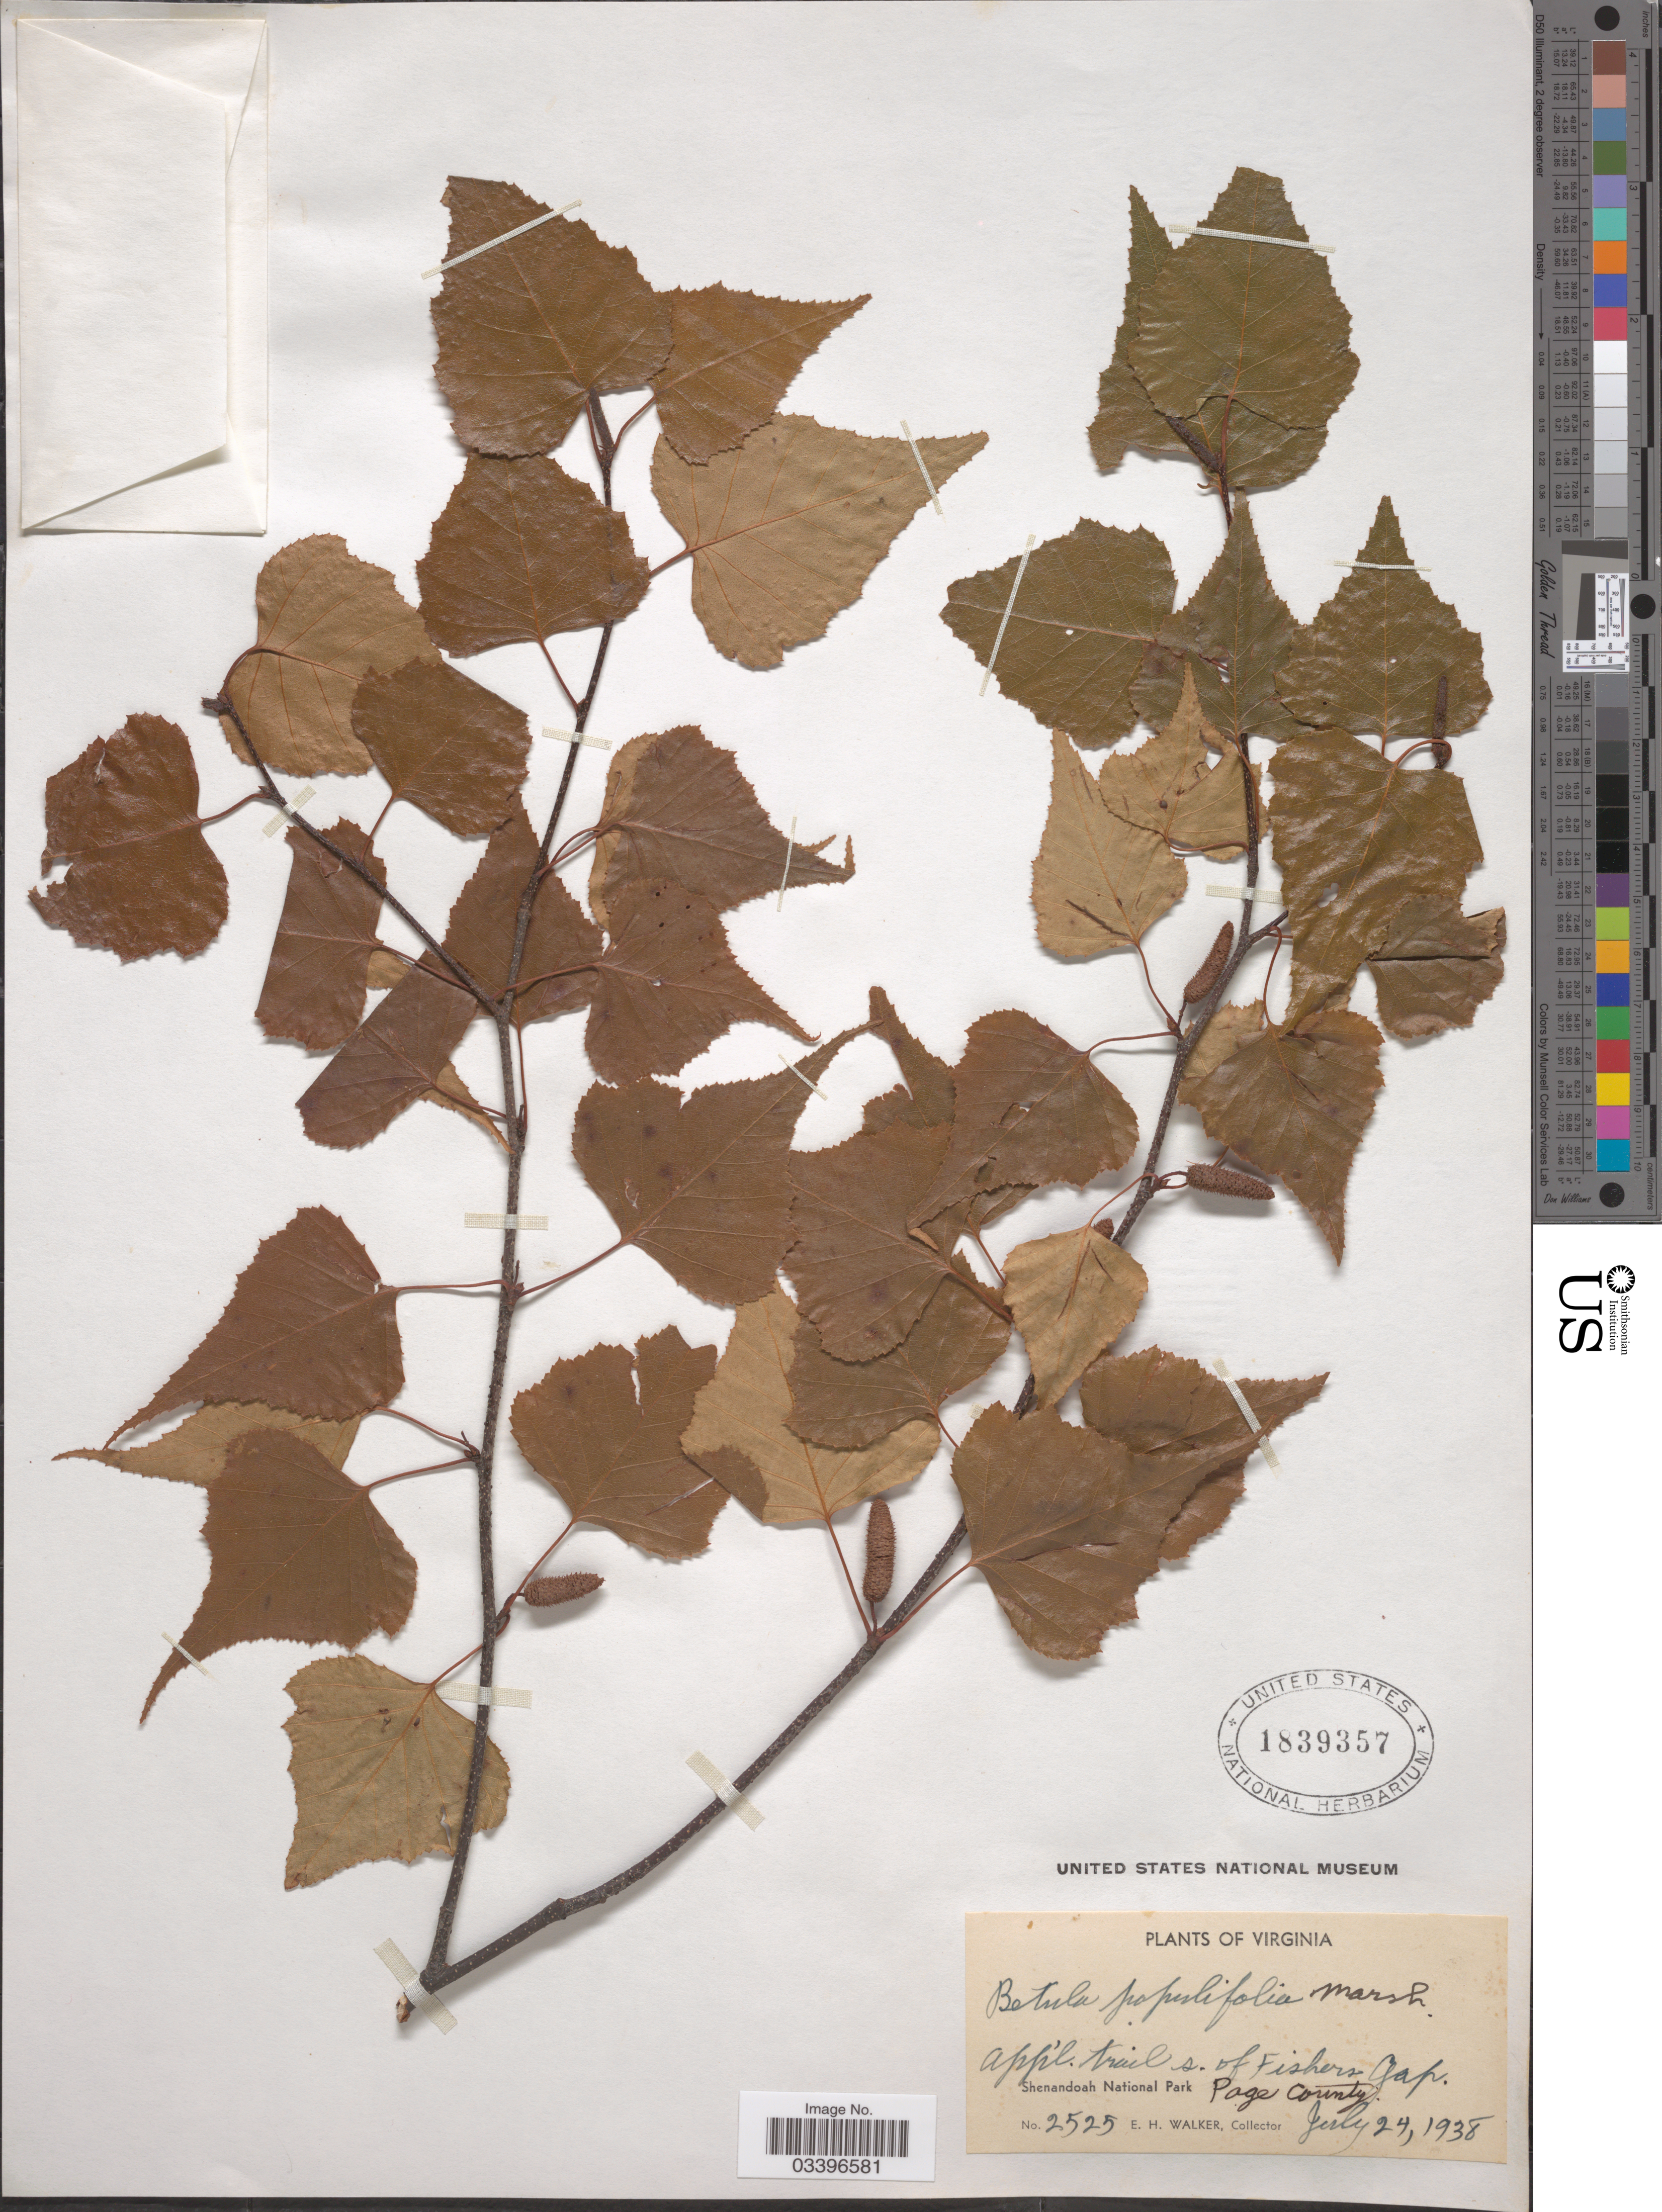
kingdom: Plantae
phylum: Tracheophyta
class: Magnoliopsida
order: Fagales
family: Betulaceae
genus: Betula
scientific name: Betula populifolia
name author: Marshall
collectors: E. H. Walker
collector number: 2525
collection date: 1938-07-24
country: United States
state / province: Virginia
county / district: Page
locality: Appalachian Trail S of Fisher Gap. Shenandoah National Park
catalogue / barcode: US 1839357